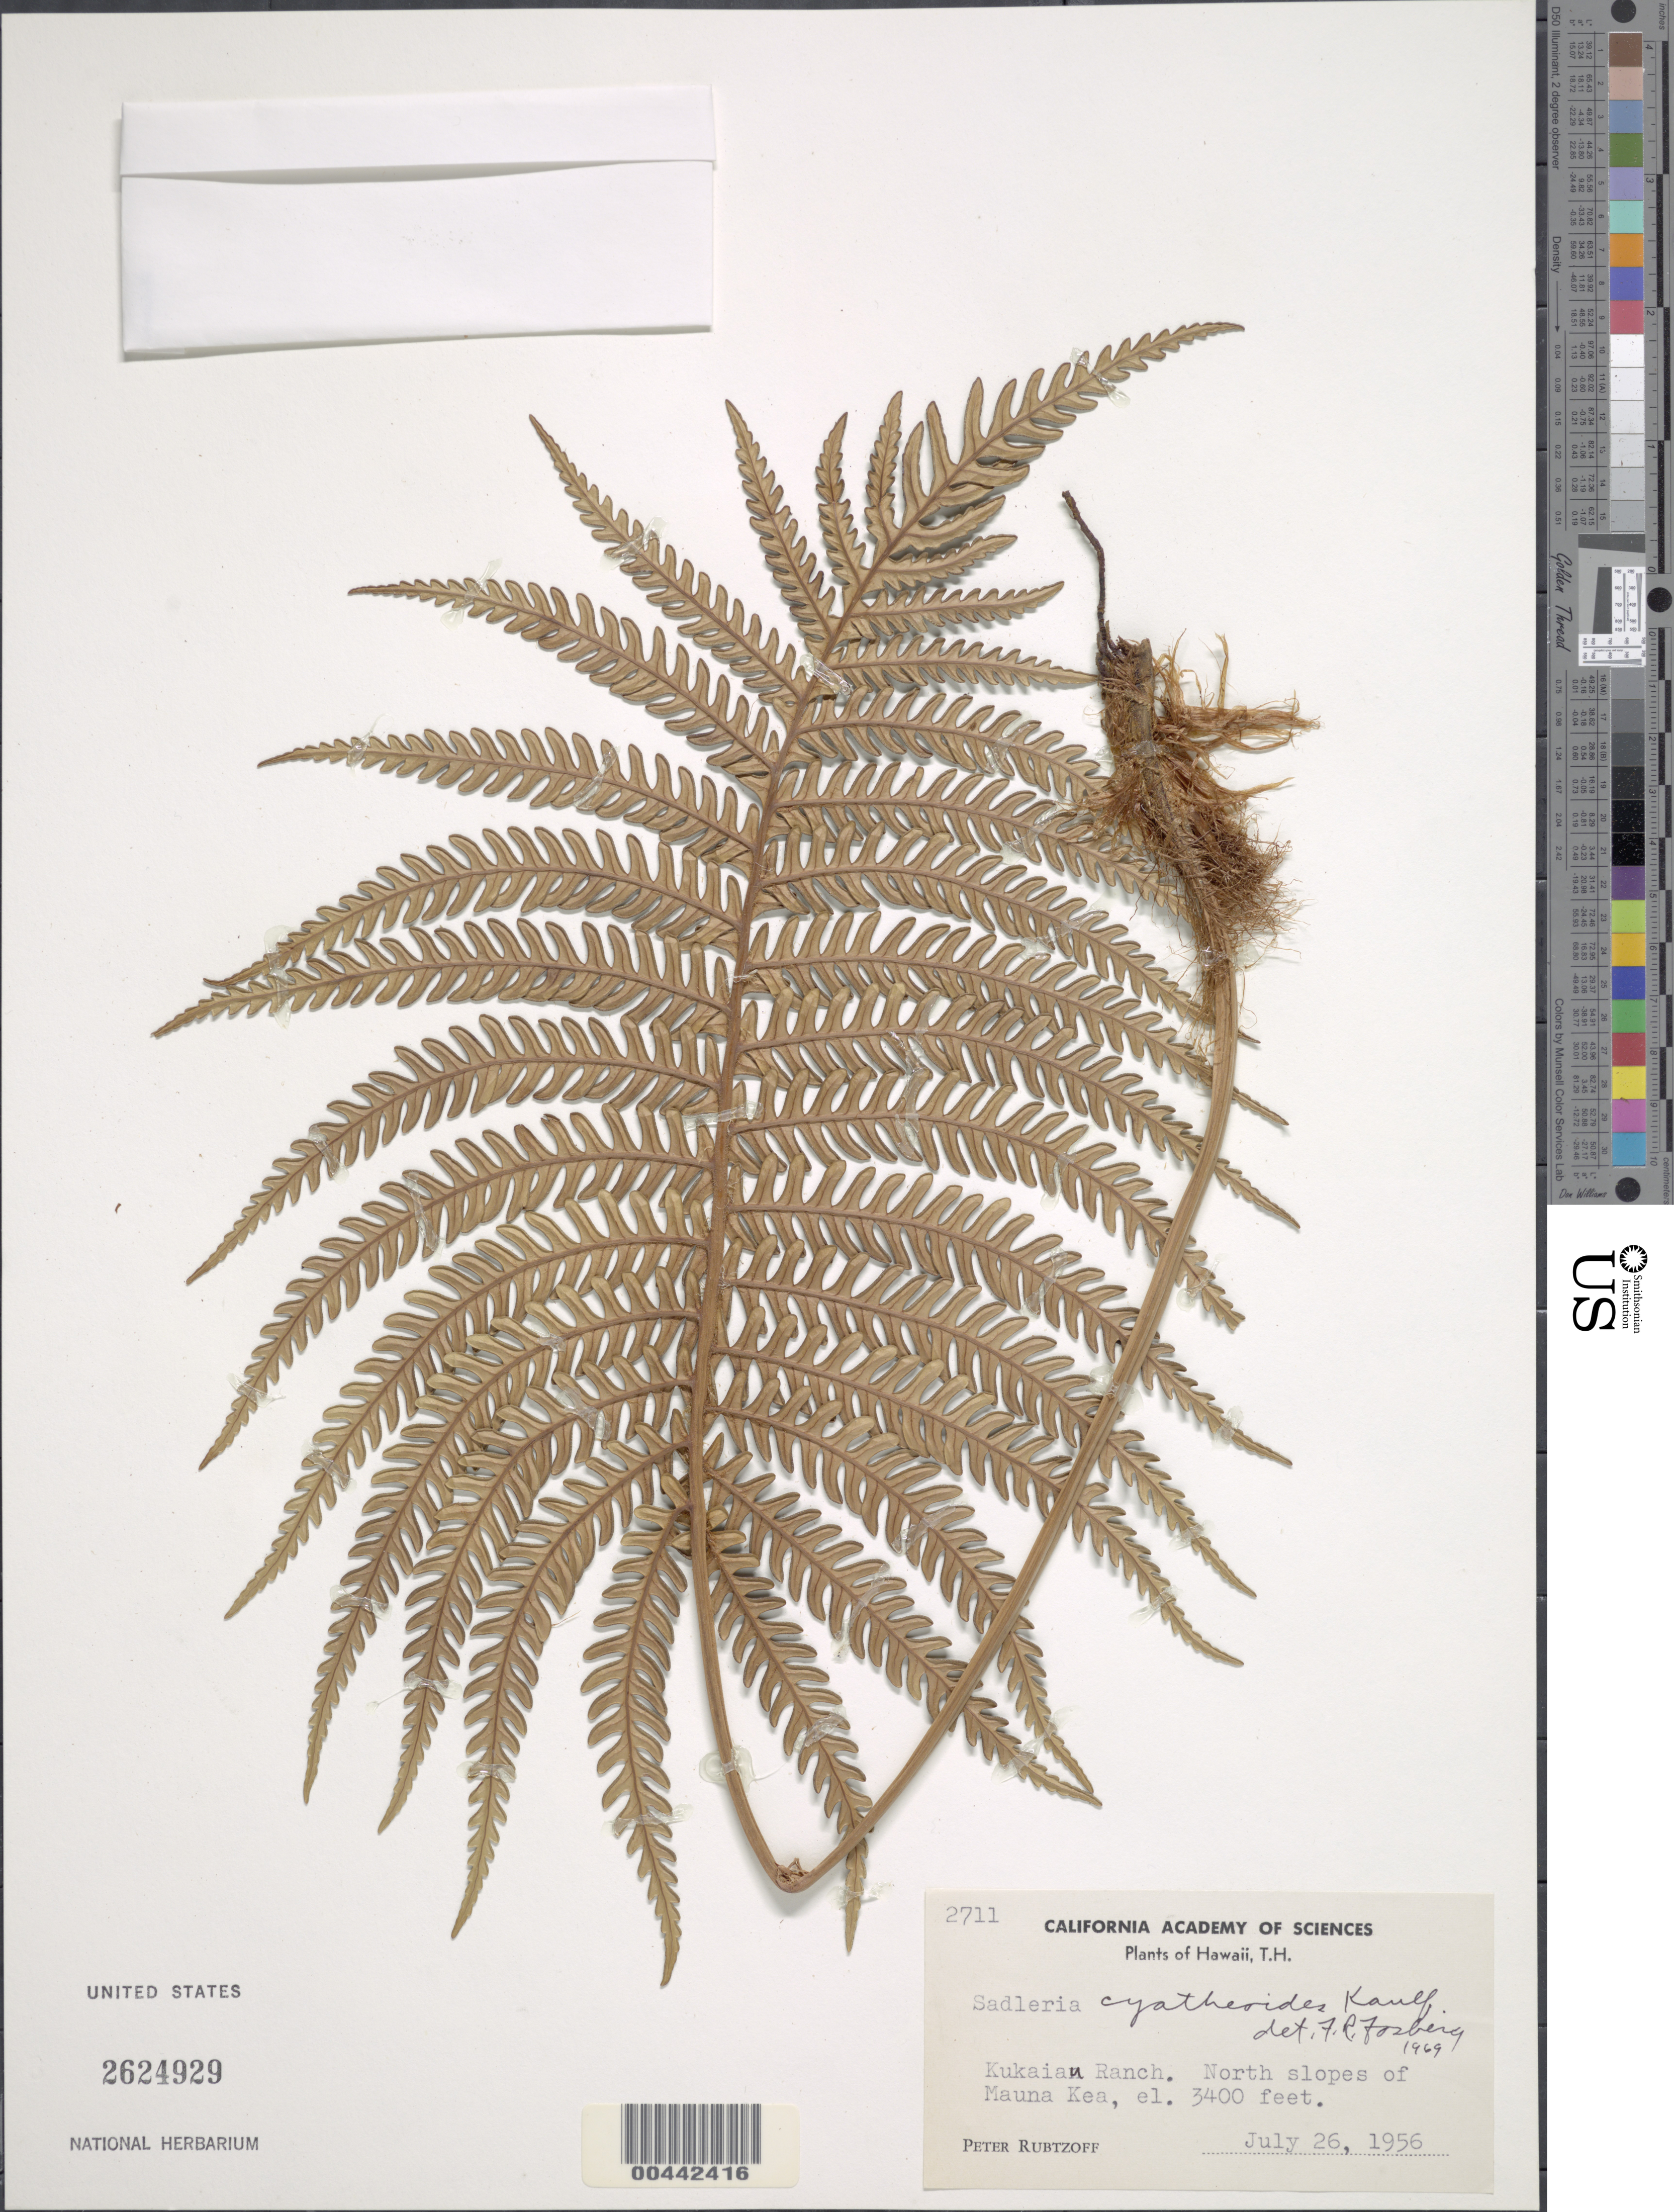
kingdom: Plantae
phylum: Tracheophyta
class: Polypodiopsida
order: Polypodiales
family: Blechnaceae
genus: Sadleria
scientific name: Sadleria cyatheoides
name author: Kaulf.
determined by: Fosberg, F. R.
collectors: P. Rubtzoff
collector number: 2711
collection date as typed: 26 Jul 1956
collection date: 1956-07-26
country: United States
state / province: Hawaii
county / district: Hawaii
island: Hawaii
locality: Kukaiau Ranch, N slopes of Mauna Kea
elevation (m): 1036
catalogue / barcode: US 2624929